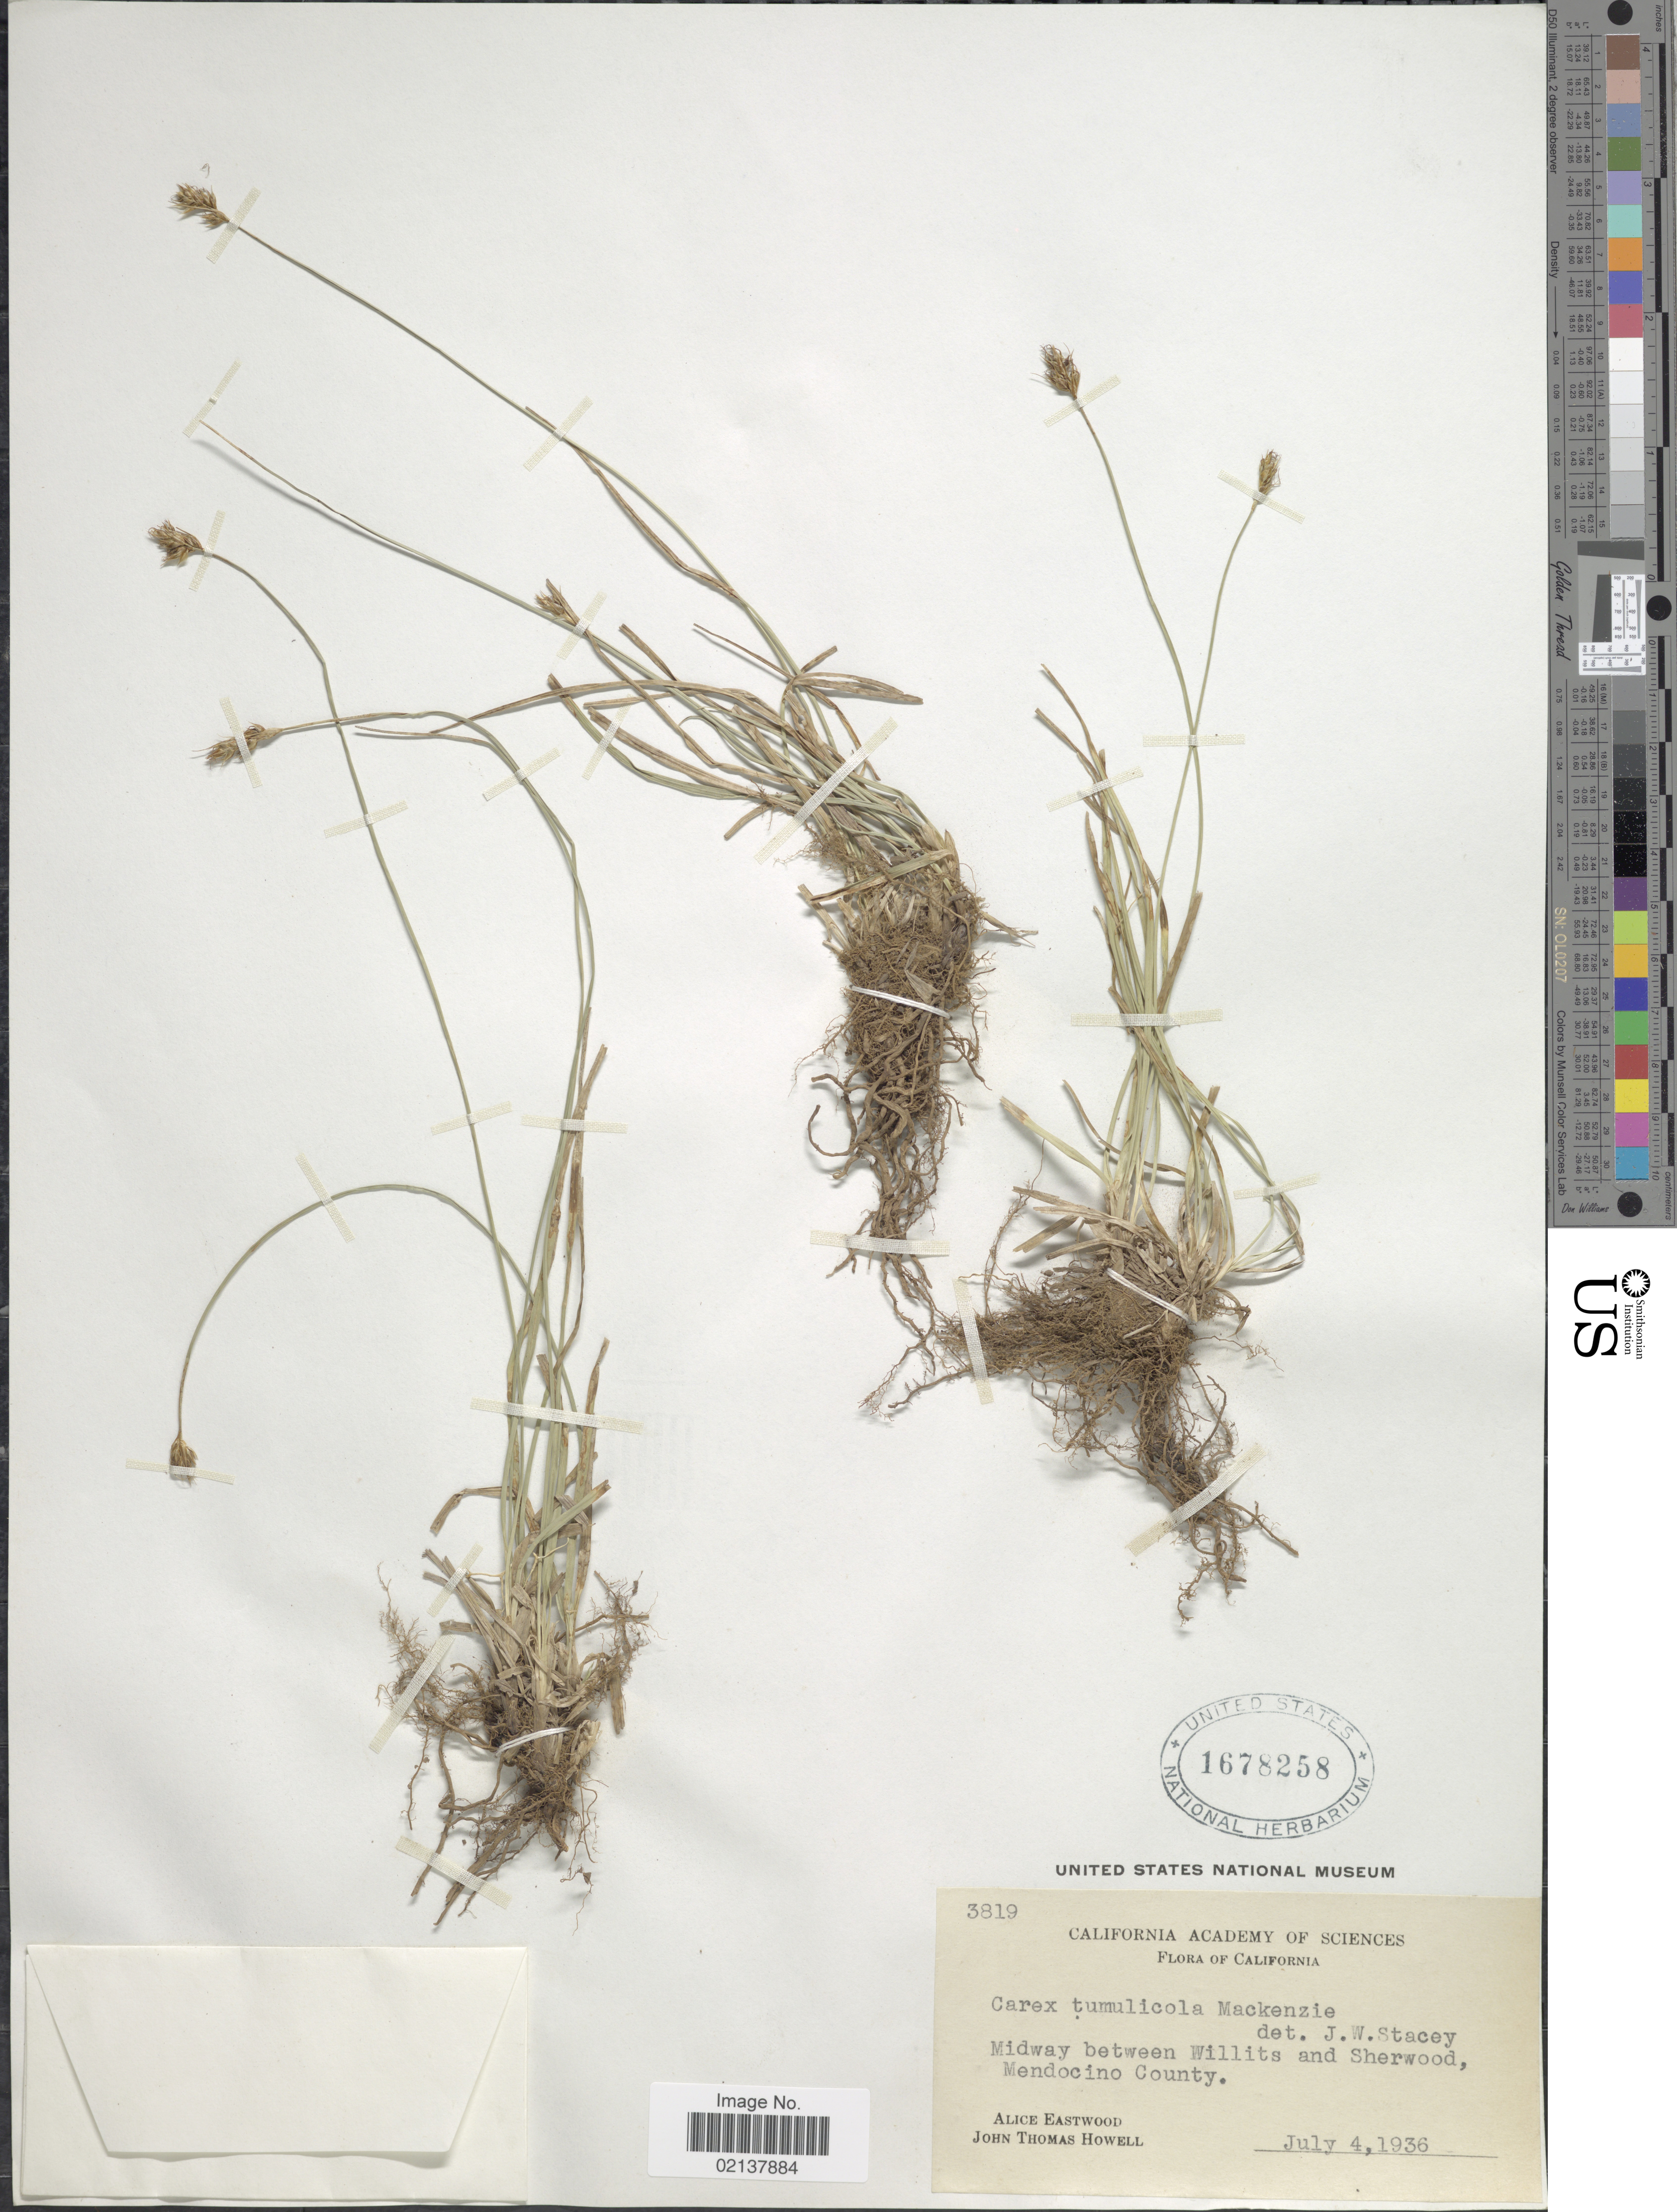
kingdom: Plantae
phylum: Tracheophyta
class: Liliopsida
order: Poales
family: Cyperaceae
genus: Carex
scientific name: Carex tumulicola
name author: Mack.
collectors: A. Eastwood & J. T. Howell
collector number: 3819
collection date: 1936-07-04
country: United States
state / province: California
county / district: Mendocino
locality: Midway between Willits and Sherwood, Mendocino County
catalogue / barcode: US 1678258